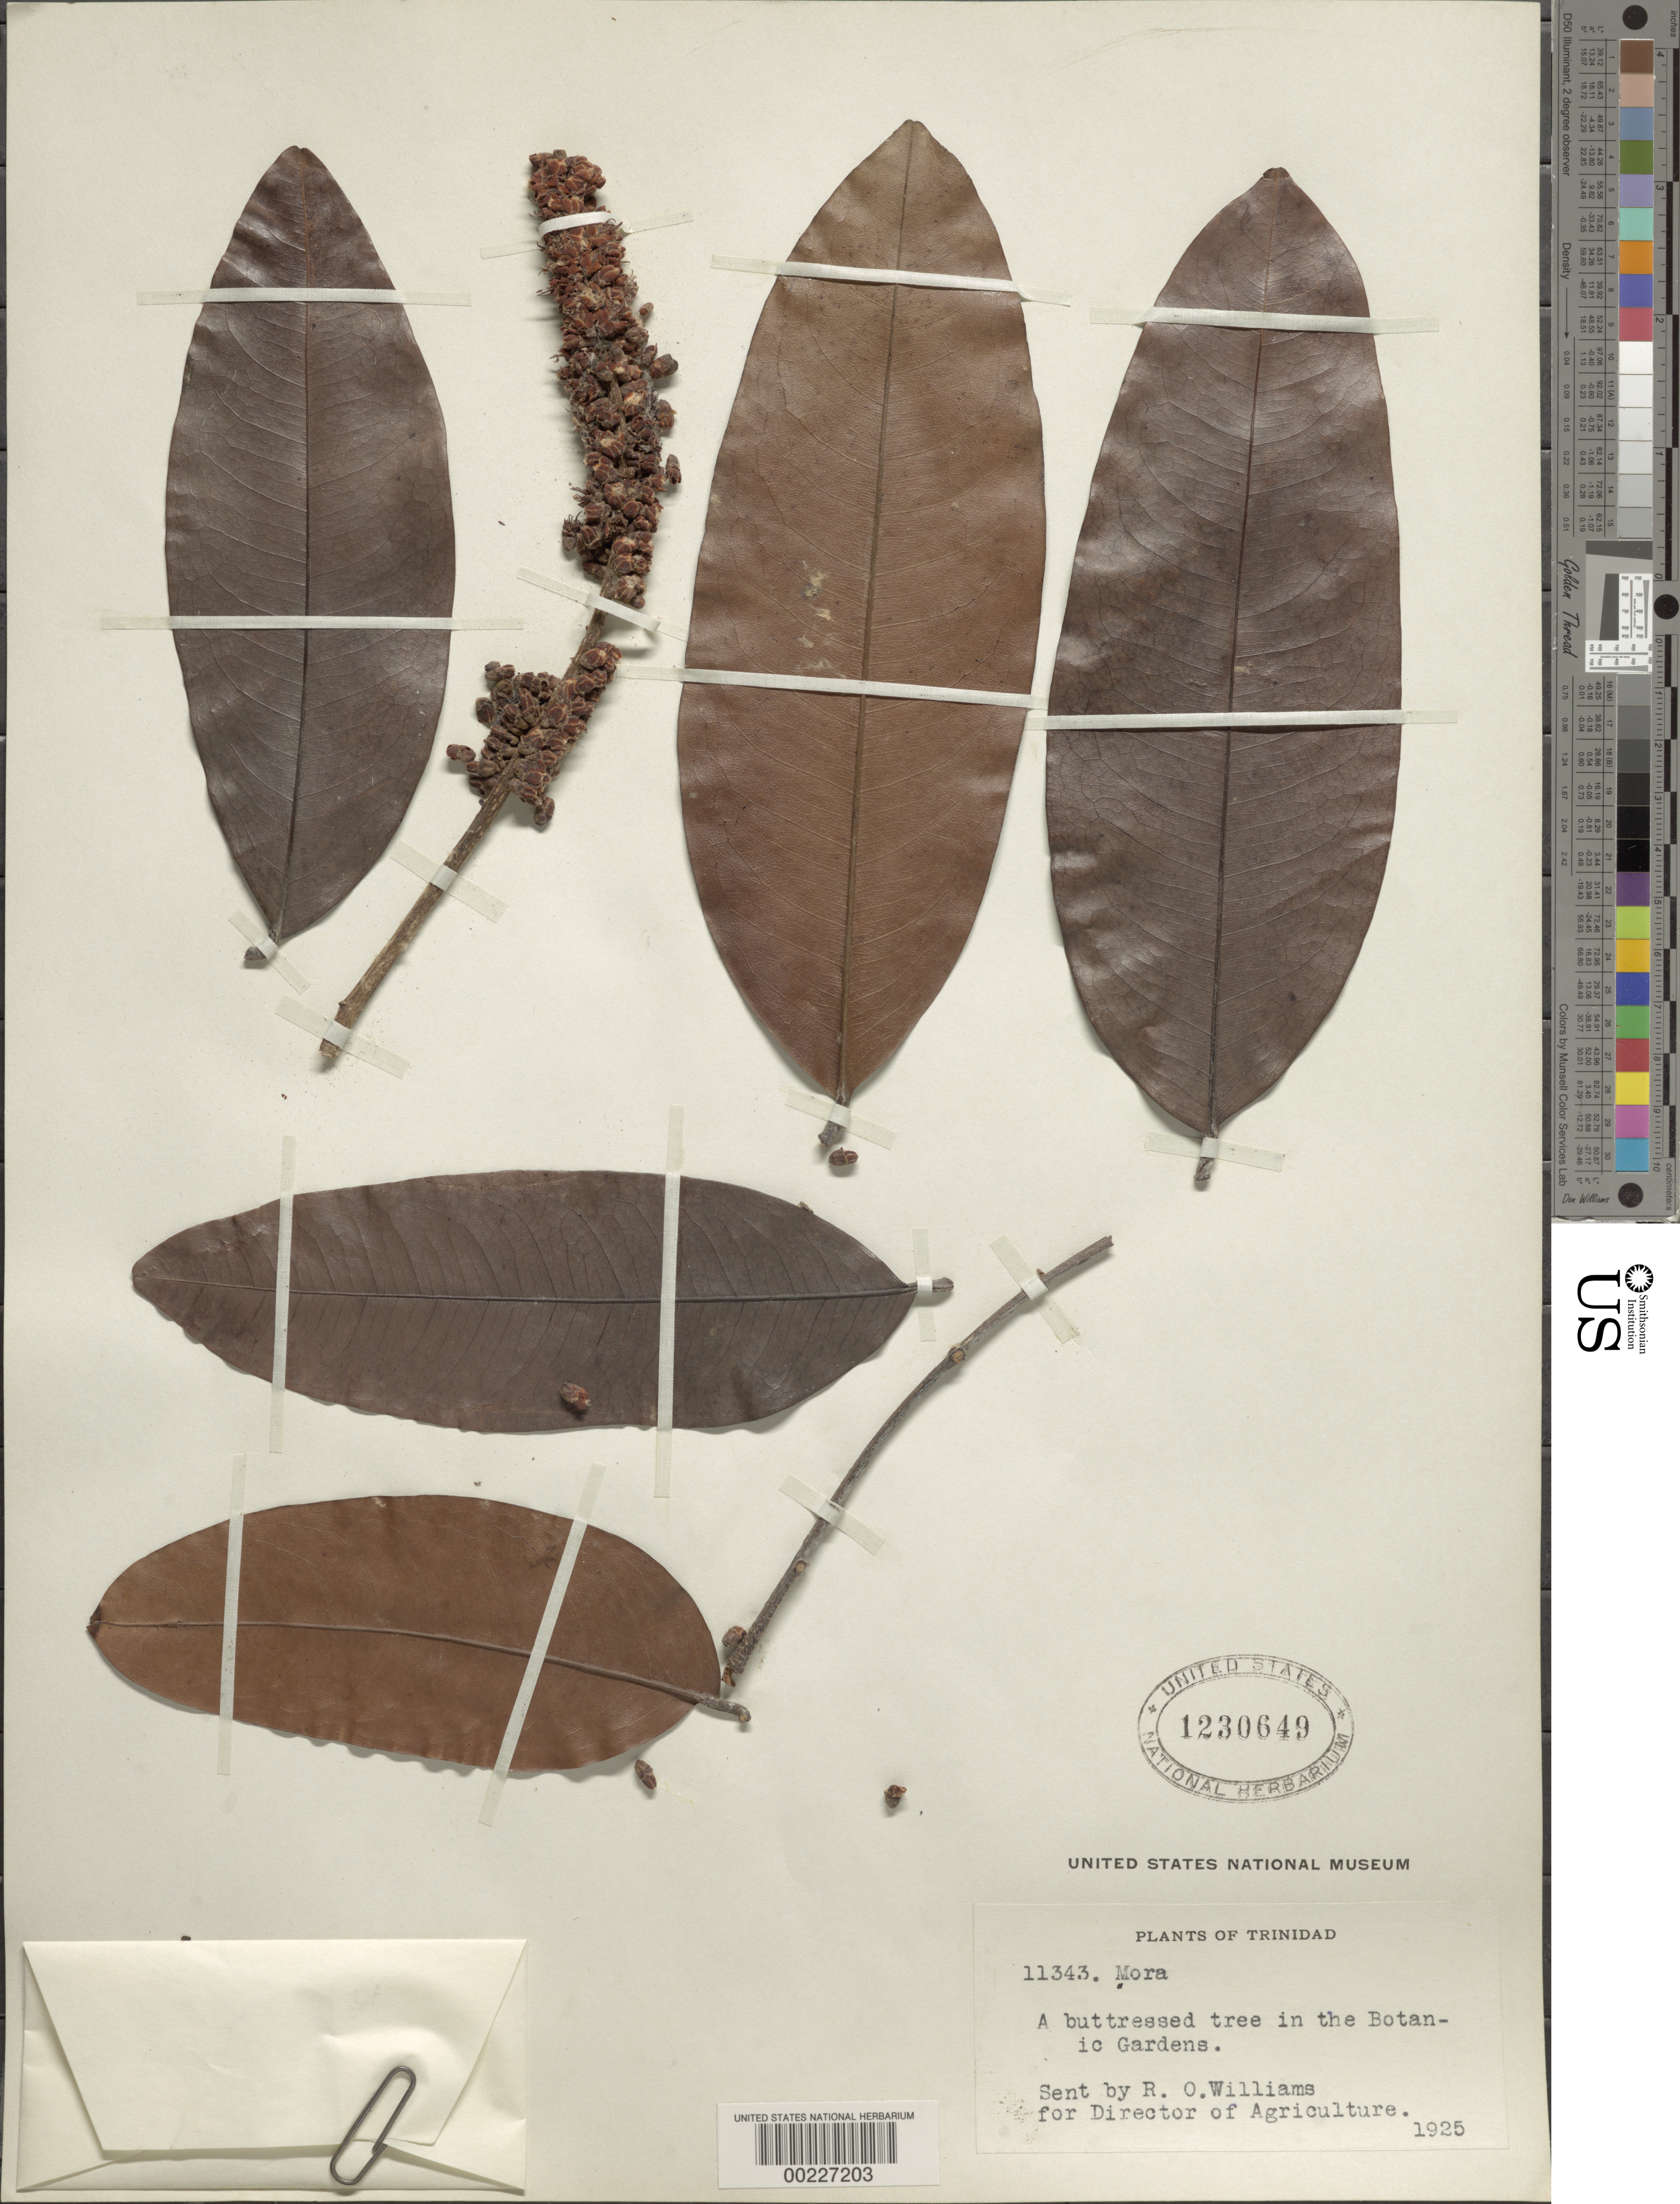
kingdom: Plantae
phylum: Tracheophyta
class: Magnoliopsida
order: Fabales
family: Fabaceae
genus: Mora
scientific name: Mora excelsa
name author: Benth.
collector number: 11343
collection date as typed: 1925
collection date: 1925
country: Trinidad and Tobago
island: Trinidad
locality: In botanic gardens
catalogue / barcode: US 1230649